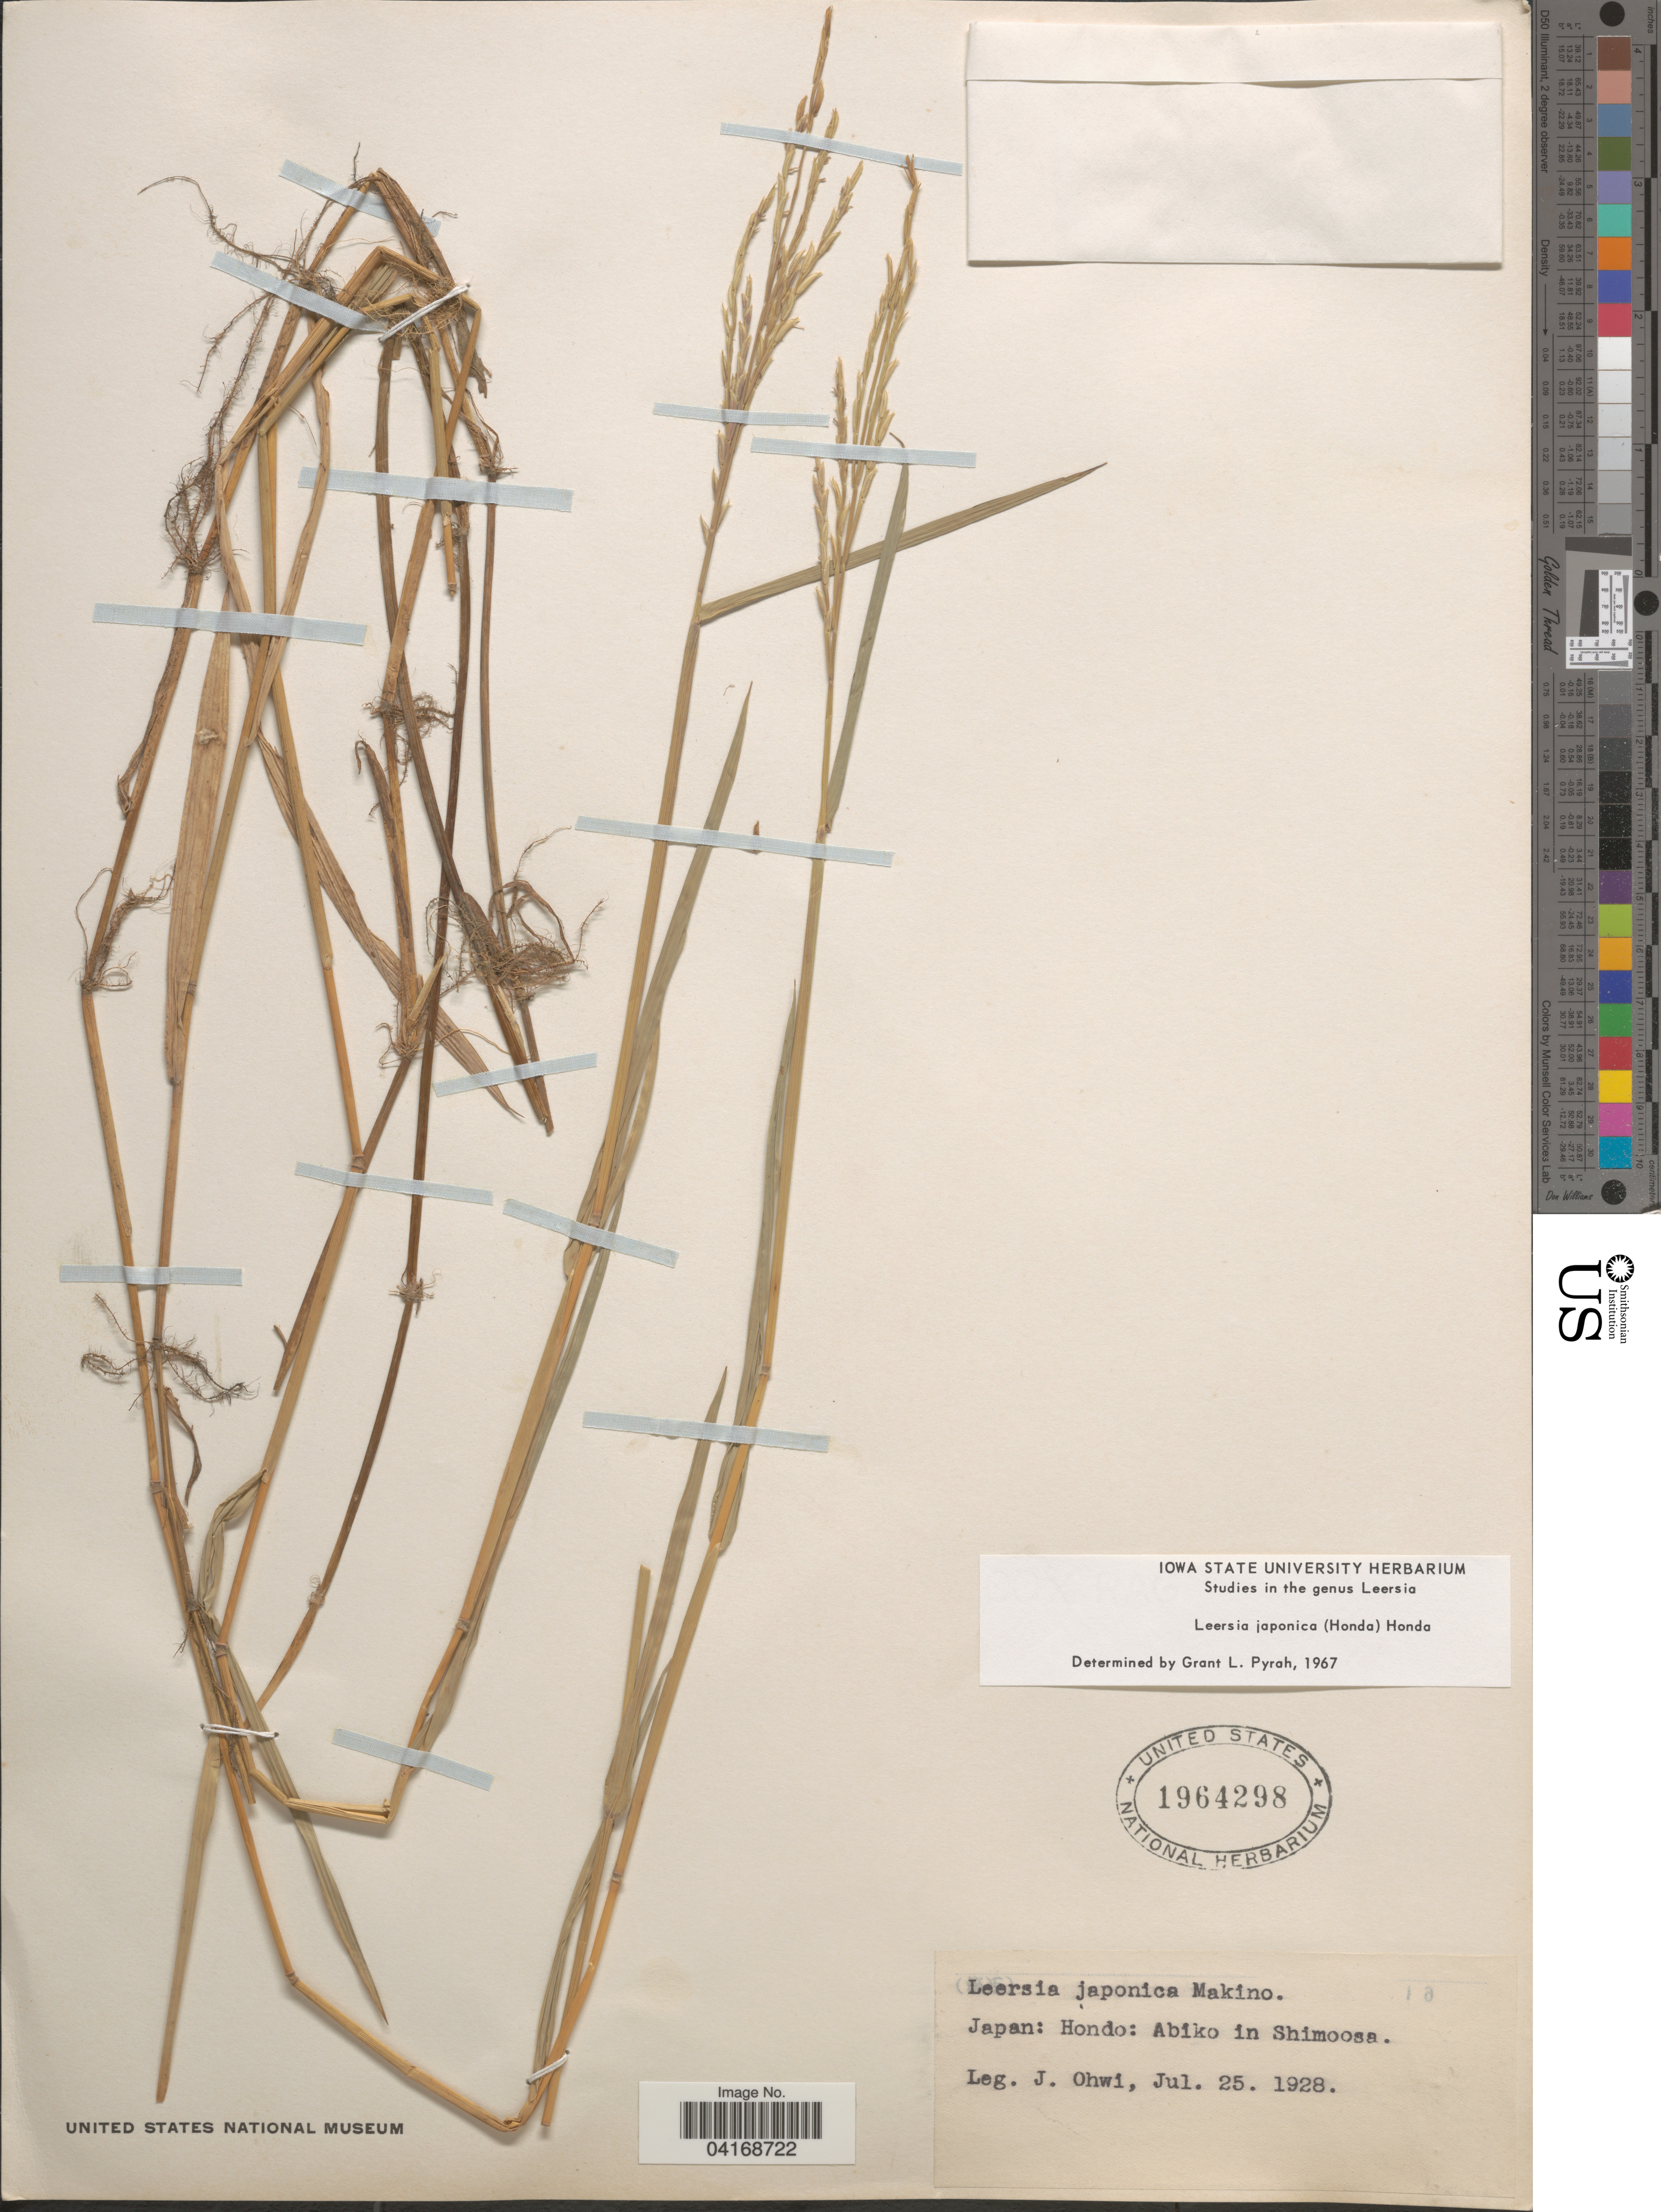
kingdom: Plantae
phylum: Tracheophyta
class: Liliopsida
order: Poales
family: Poaceae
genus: Leersia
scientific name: Leersia japonica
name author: (Makino ex Honda) Honda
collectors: J. Ohwi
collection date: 1928-07-25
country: Japan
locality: Hondo: Abiko in Shimoosa.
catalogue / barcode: US 1964298